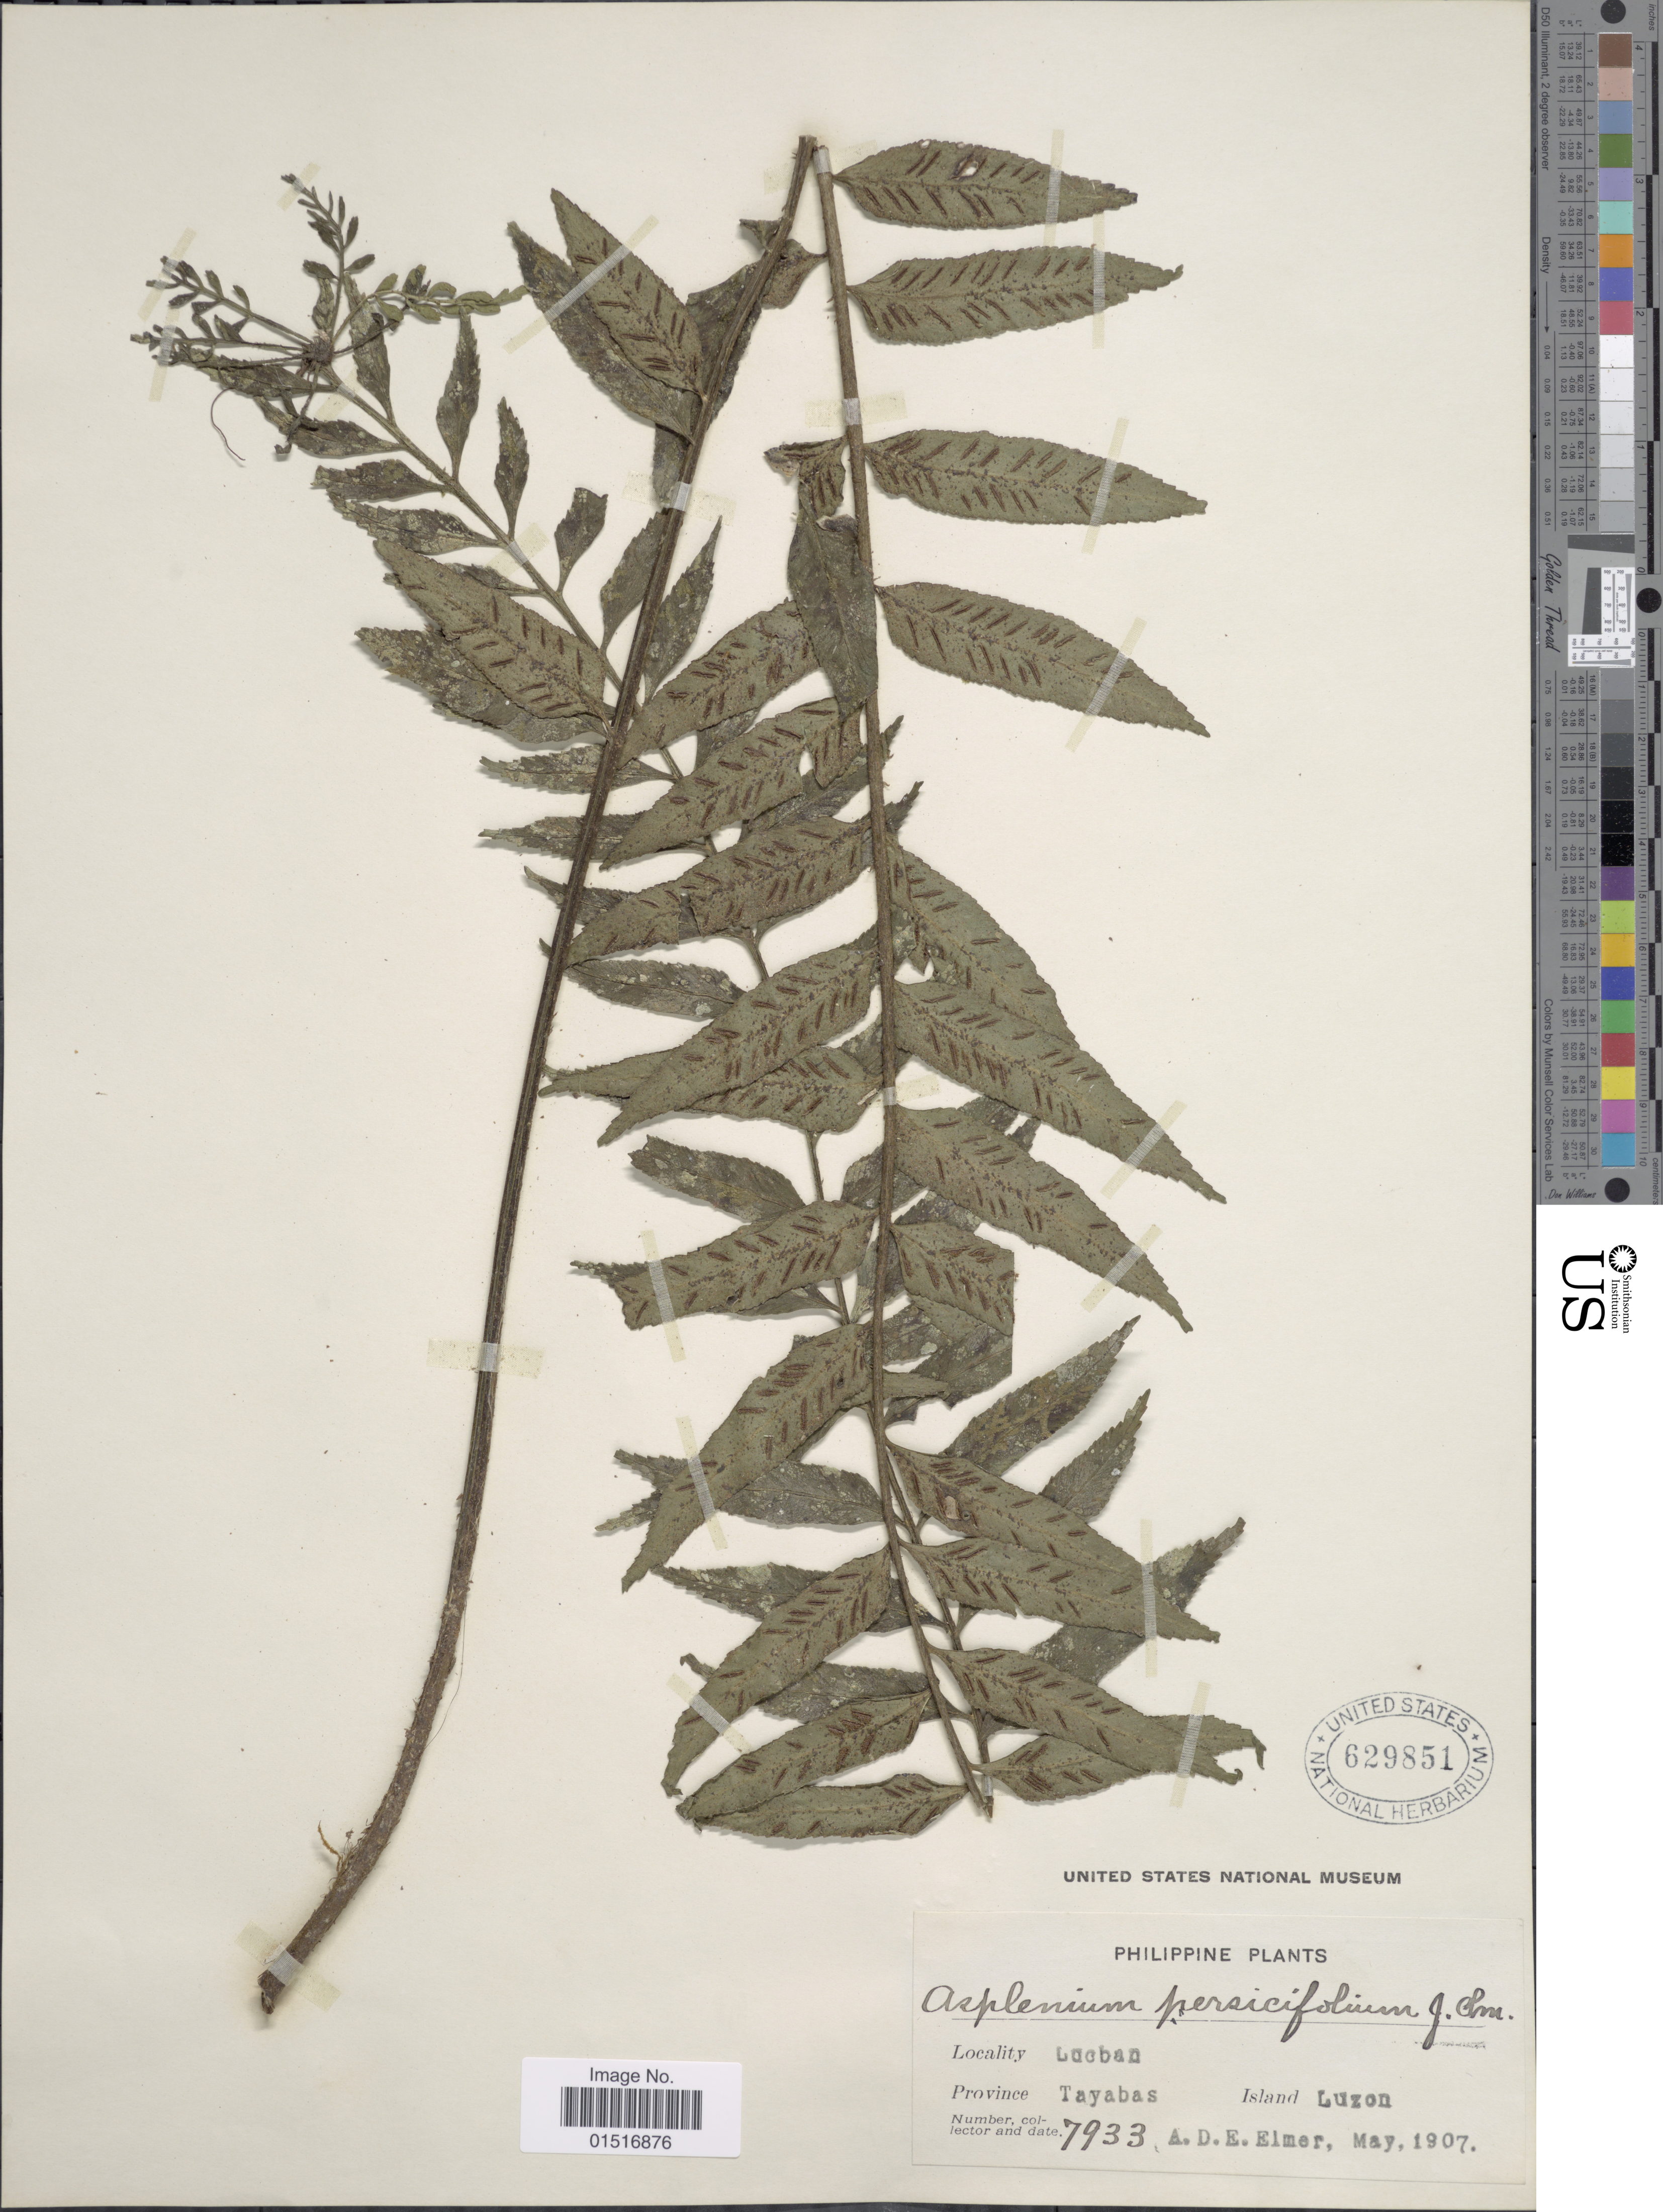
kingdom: Plantae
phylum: Tracheophyta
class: Polypodiopsida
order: Polypodiales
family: Aspleniaceae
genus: Asplenium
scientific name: Asplenium persicifolium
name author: J. Sm. ex Mett.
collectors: A. D. E. Elmer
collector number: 7933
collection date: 1907-05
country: Philippines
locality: Lucban. Province Tayabas. Island Luzon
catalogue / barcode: US 629851